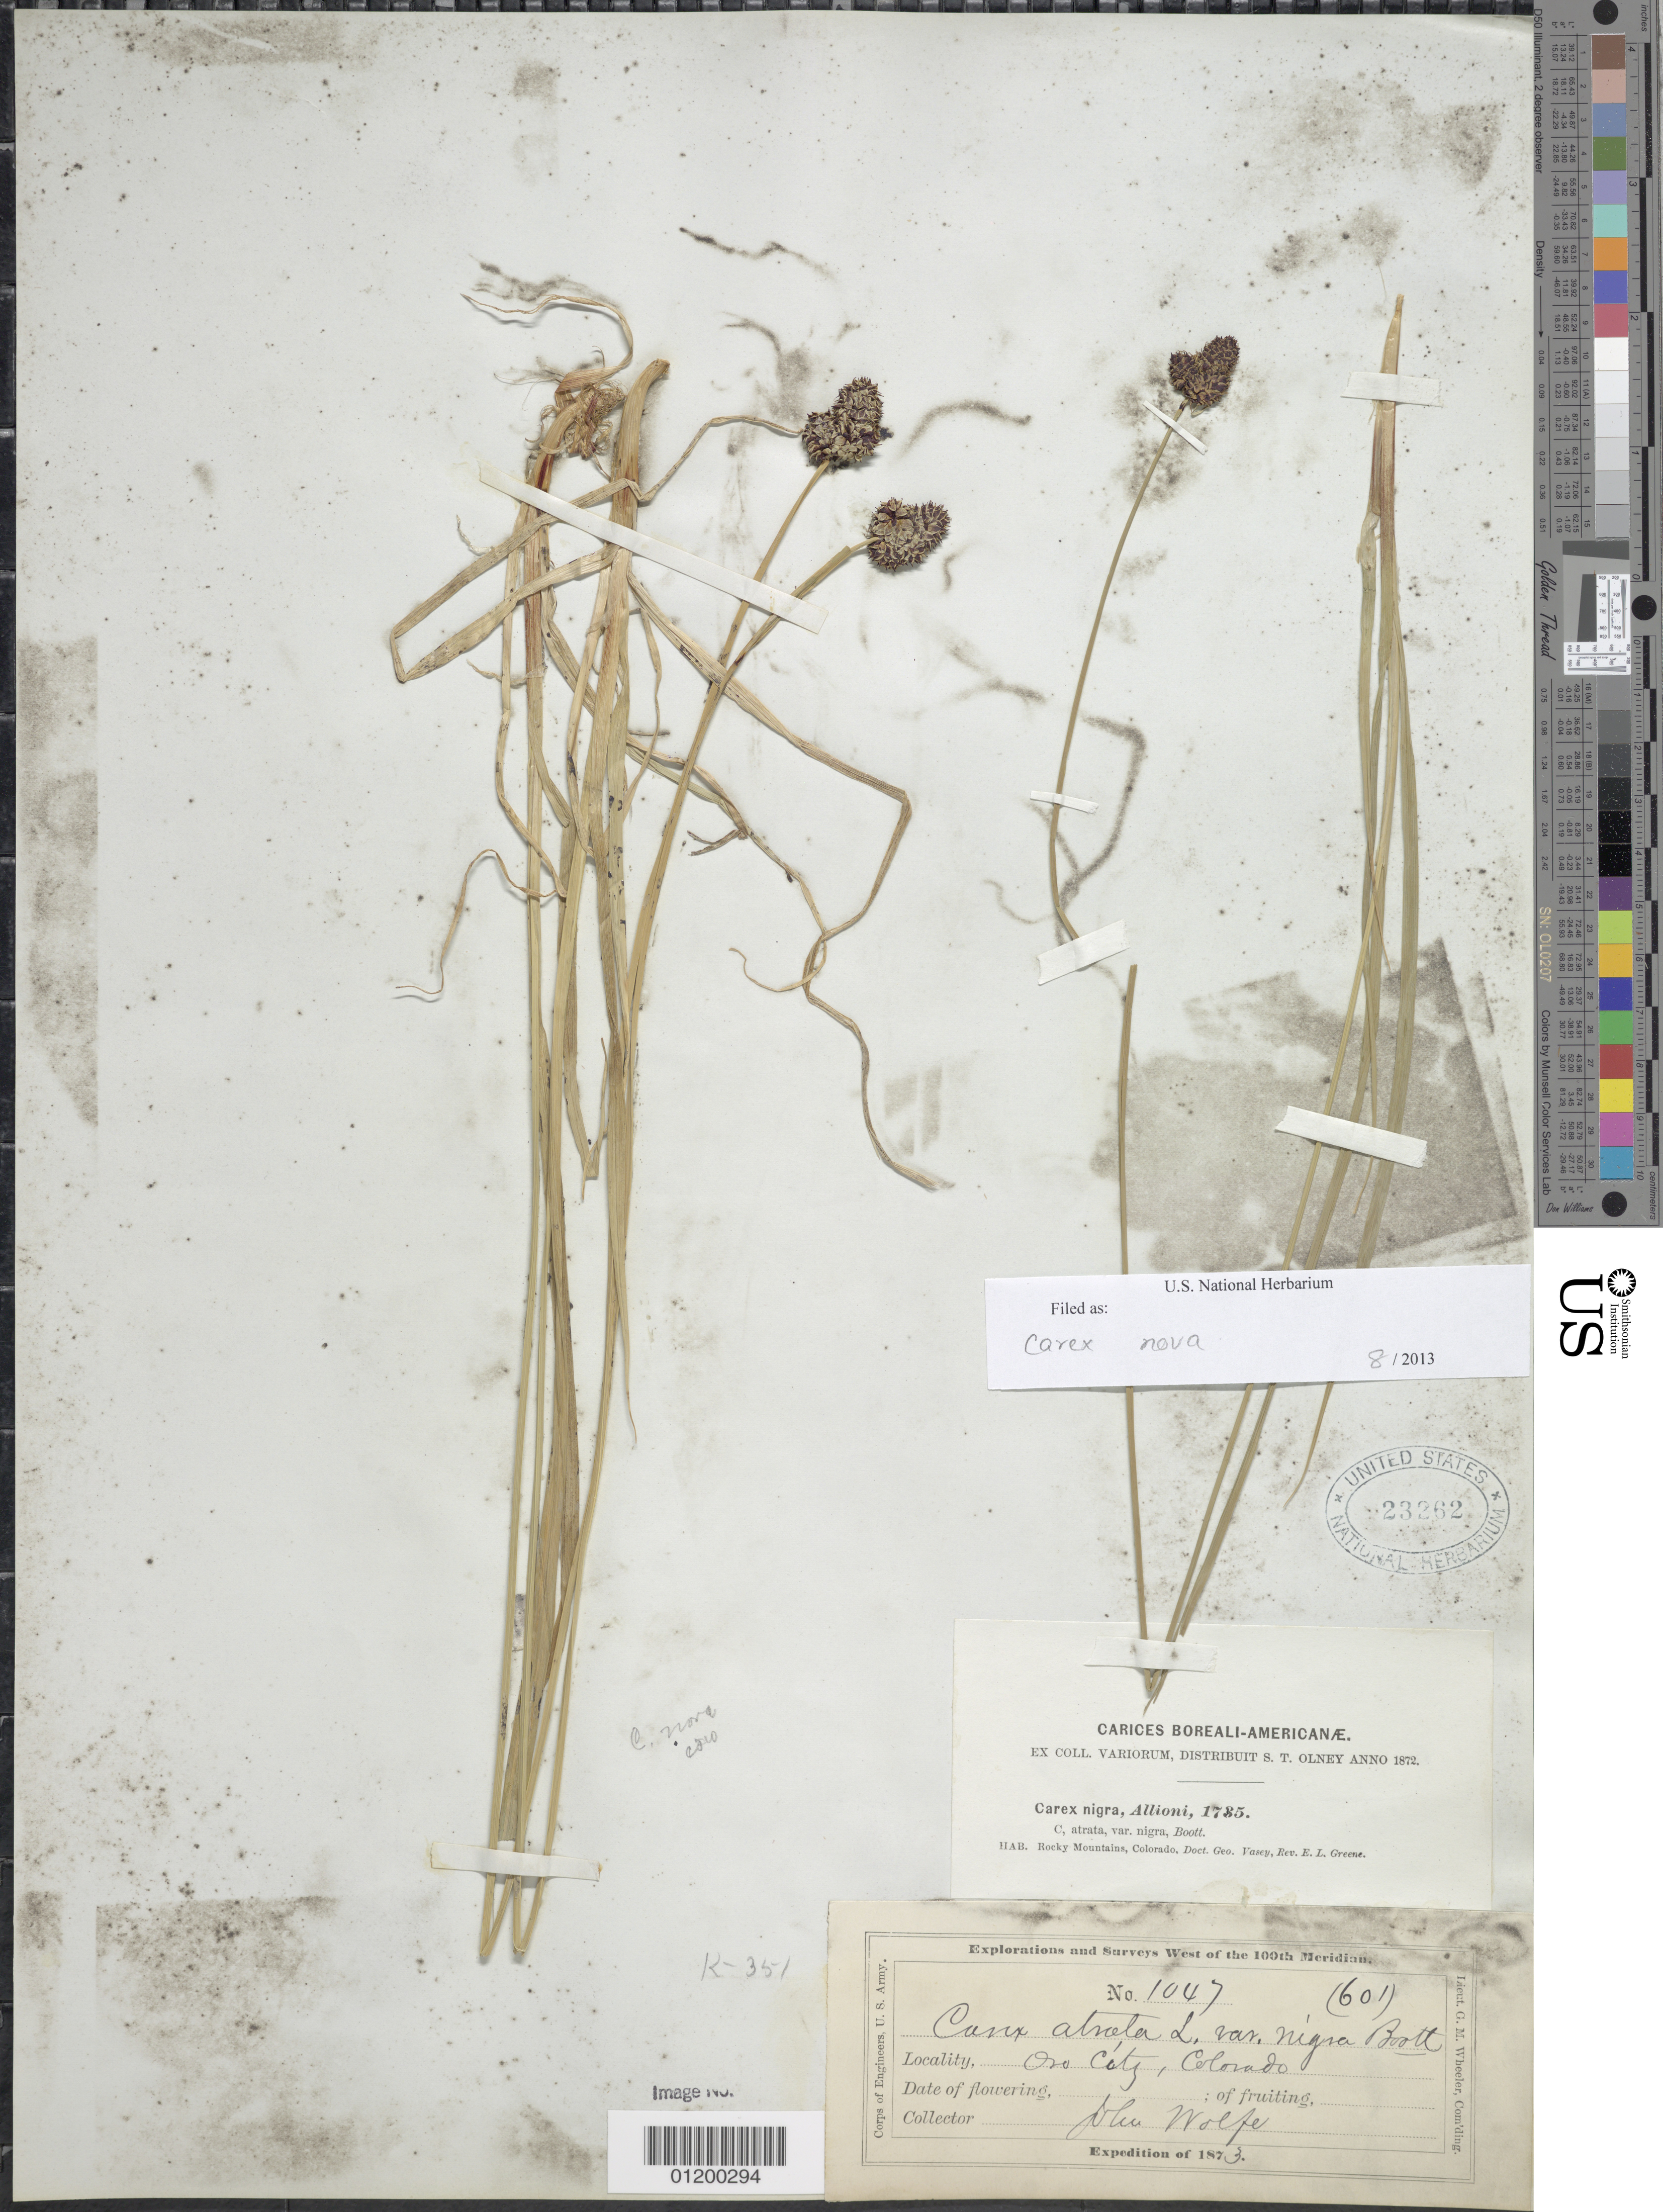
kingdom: Plantae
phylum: Tracheophyta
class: Liliopsida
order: Poales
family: Cyperaceae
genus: Carex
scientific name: Carex nova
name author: L.H. Bailey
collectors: J. Wolf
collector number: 1047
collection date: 1873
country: United States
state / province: Colorado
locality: Oro City.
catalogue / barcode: US 23262